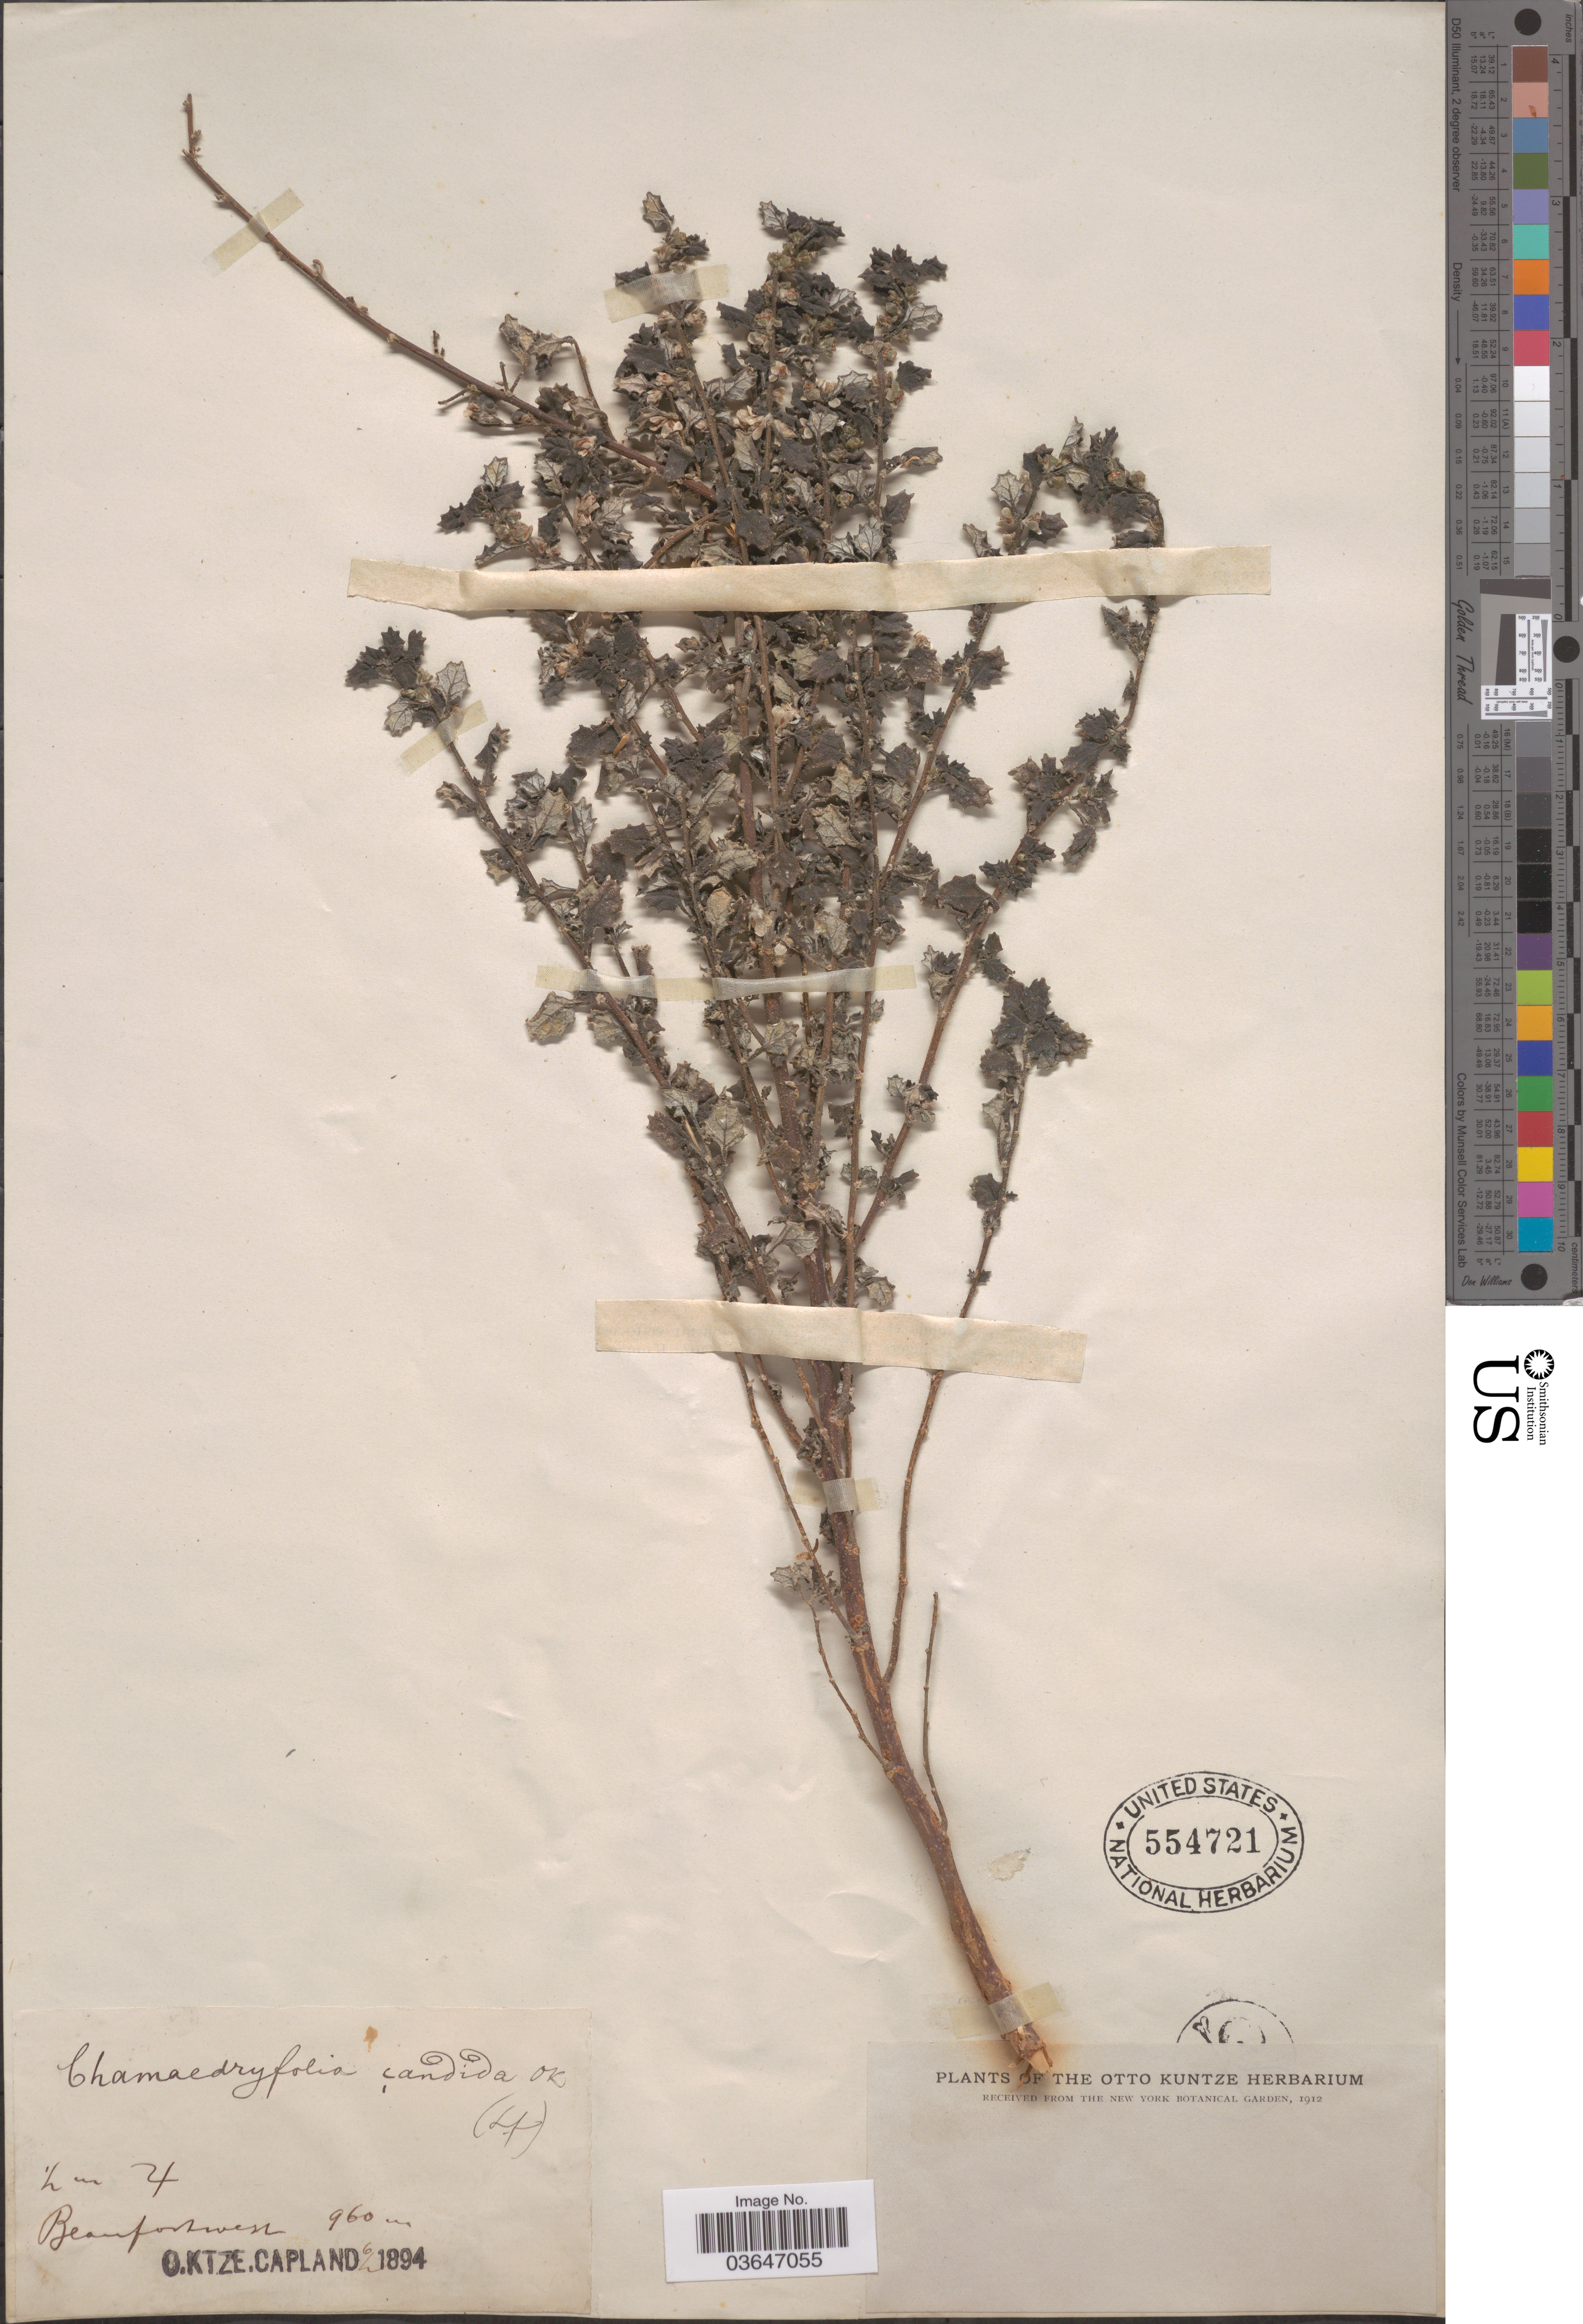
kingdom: Plantae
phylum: Tracheophyta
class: Magnoliopsida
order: Rosales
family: Urticaceae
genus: Forsskaolea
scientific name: Forsskaolea candida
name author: L. f.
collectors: C.E.O. Kuntze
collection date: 1894-02-06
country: South Africa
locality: Beaufortwest. Capland.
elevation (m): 960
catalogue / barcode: US 554721